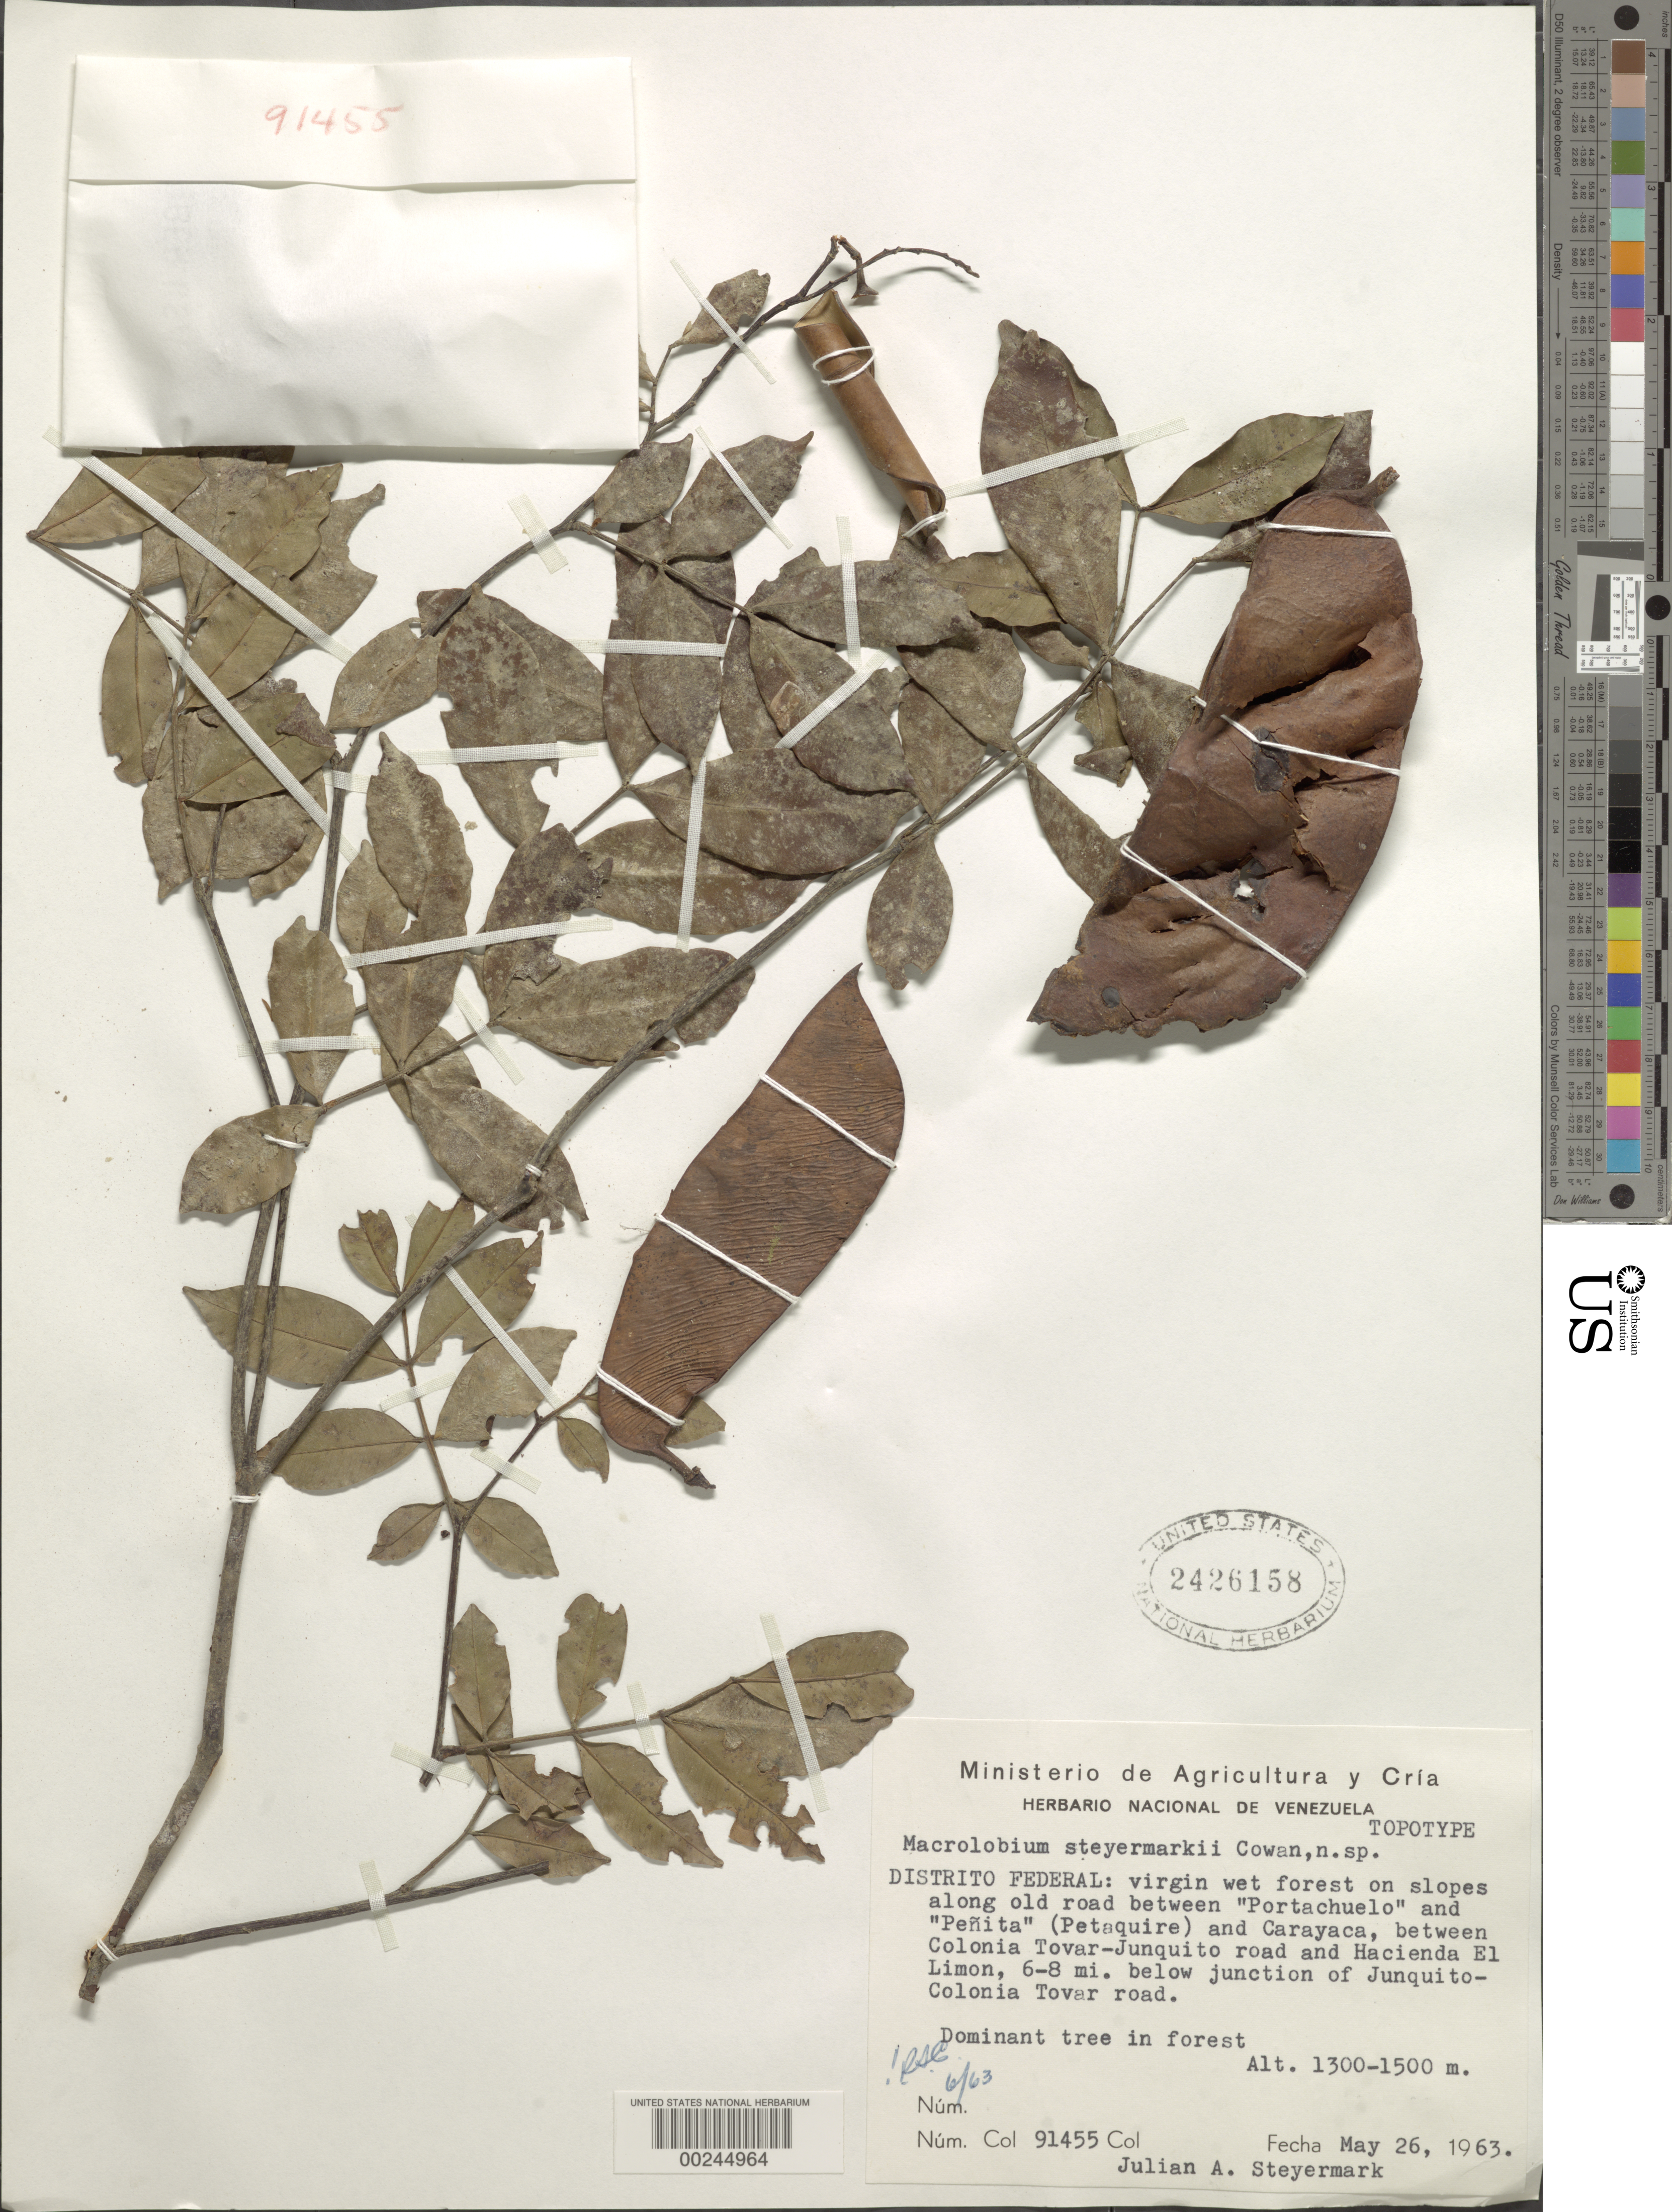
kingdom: Plantae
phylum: Tracheophyta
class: Magnoliopsida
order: Fabales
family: Fabaceae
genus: Macrolobium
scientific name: Macrolobium steyermarkii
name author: R.S. Cowan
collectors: J. Steyermark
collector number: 91455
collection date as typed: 26 May 1963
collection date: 1963-05-26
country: Venezuela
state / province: Distrito Federal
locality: Along old road between "portachuelo" + "penita" (petaquire) + carayaca, between colonia tovar-junquito road + hacienda el limon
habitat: Virgin wet forest on slopes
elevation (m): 1300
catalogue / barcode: US 2426158